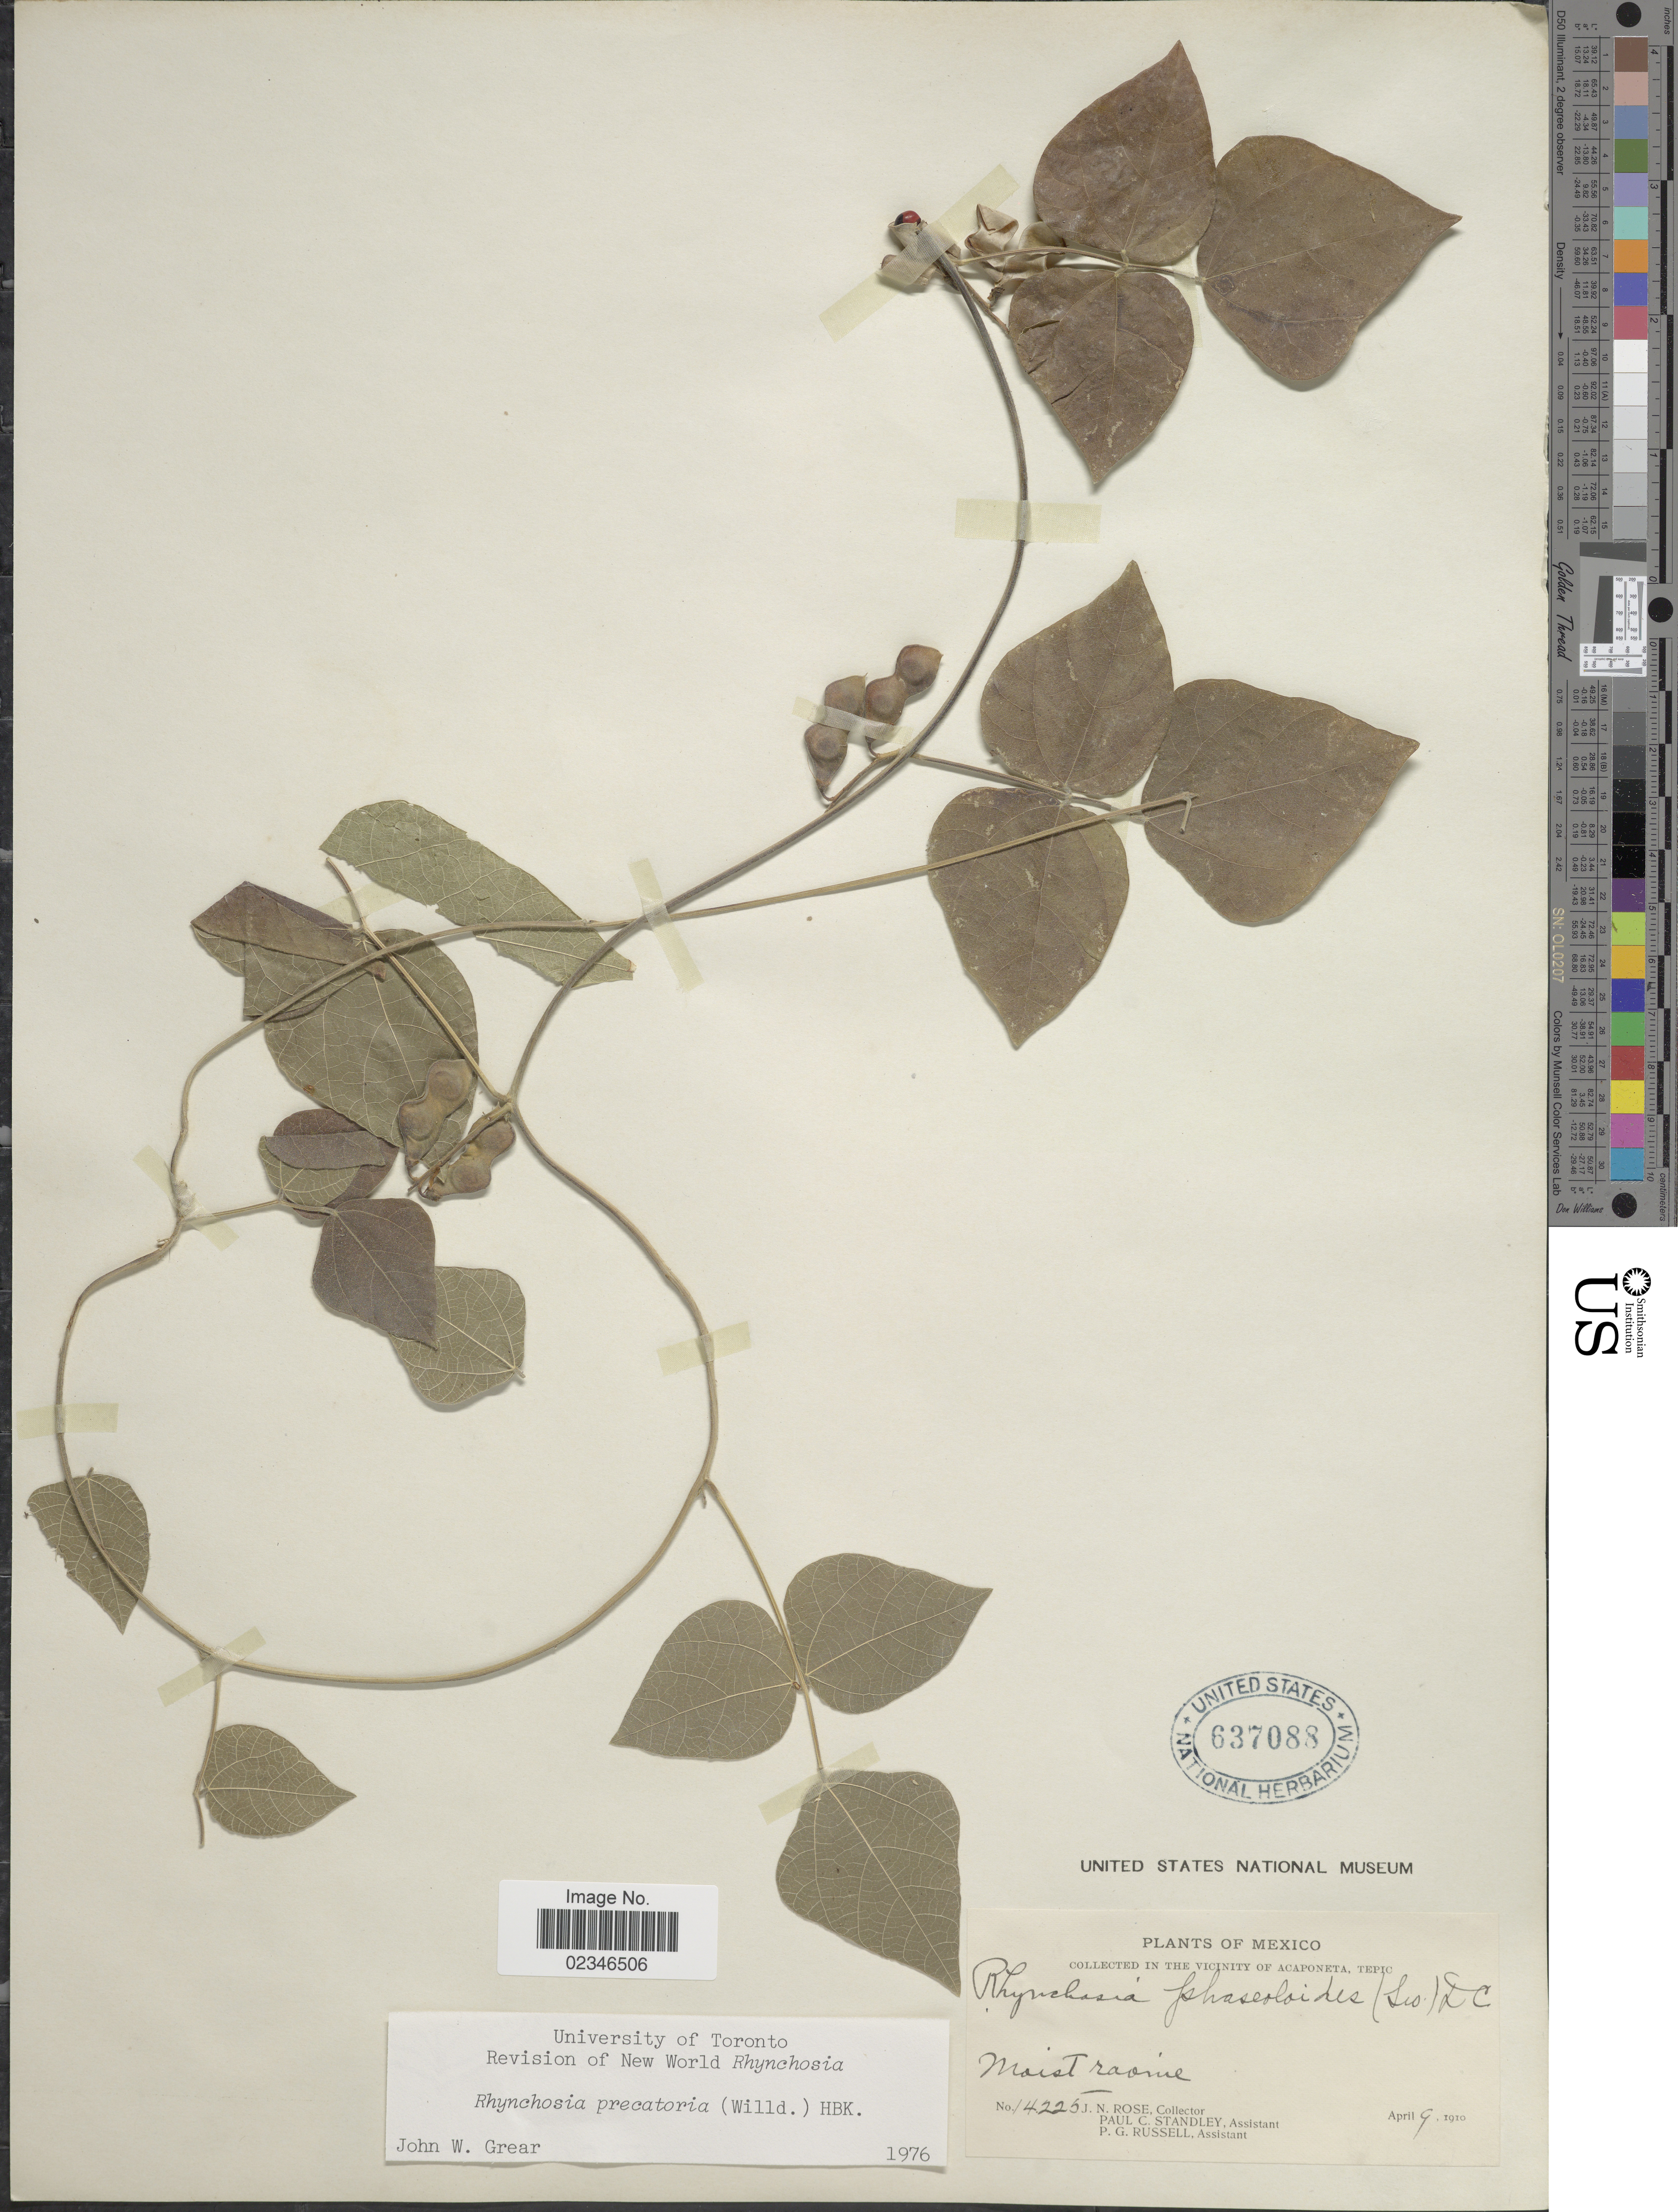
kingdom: Plantae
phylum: Tracheophyta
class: Magnoliopsida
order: Fabales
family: Fabaceae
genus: Rhynchosia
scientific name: Rhynchosia precatoria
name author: (Willd.) DC.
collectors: J. N. Rose, P. C. Standley & P. G. Russell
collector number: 14225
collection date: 1910-04-09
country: Mexico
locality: In The Vicinity of Acaponeta, Tepic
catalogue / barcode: US 637088